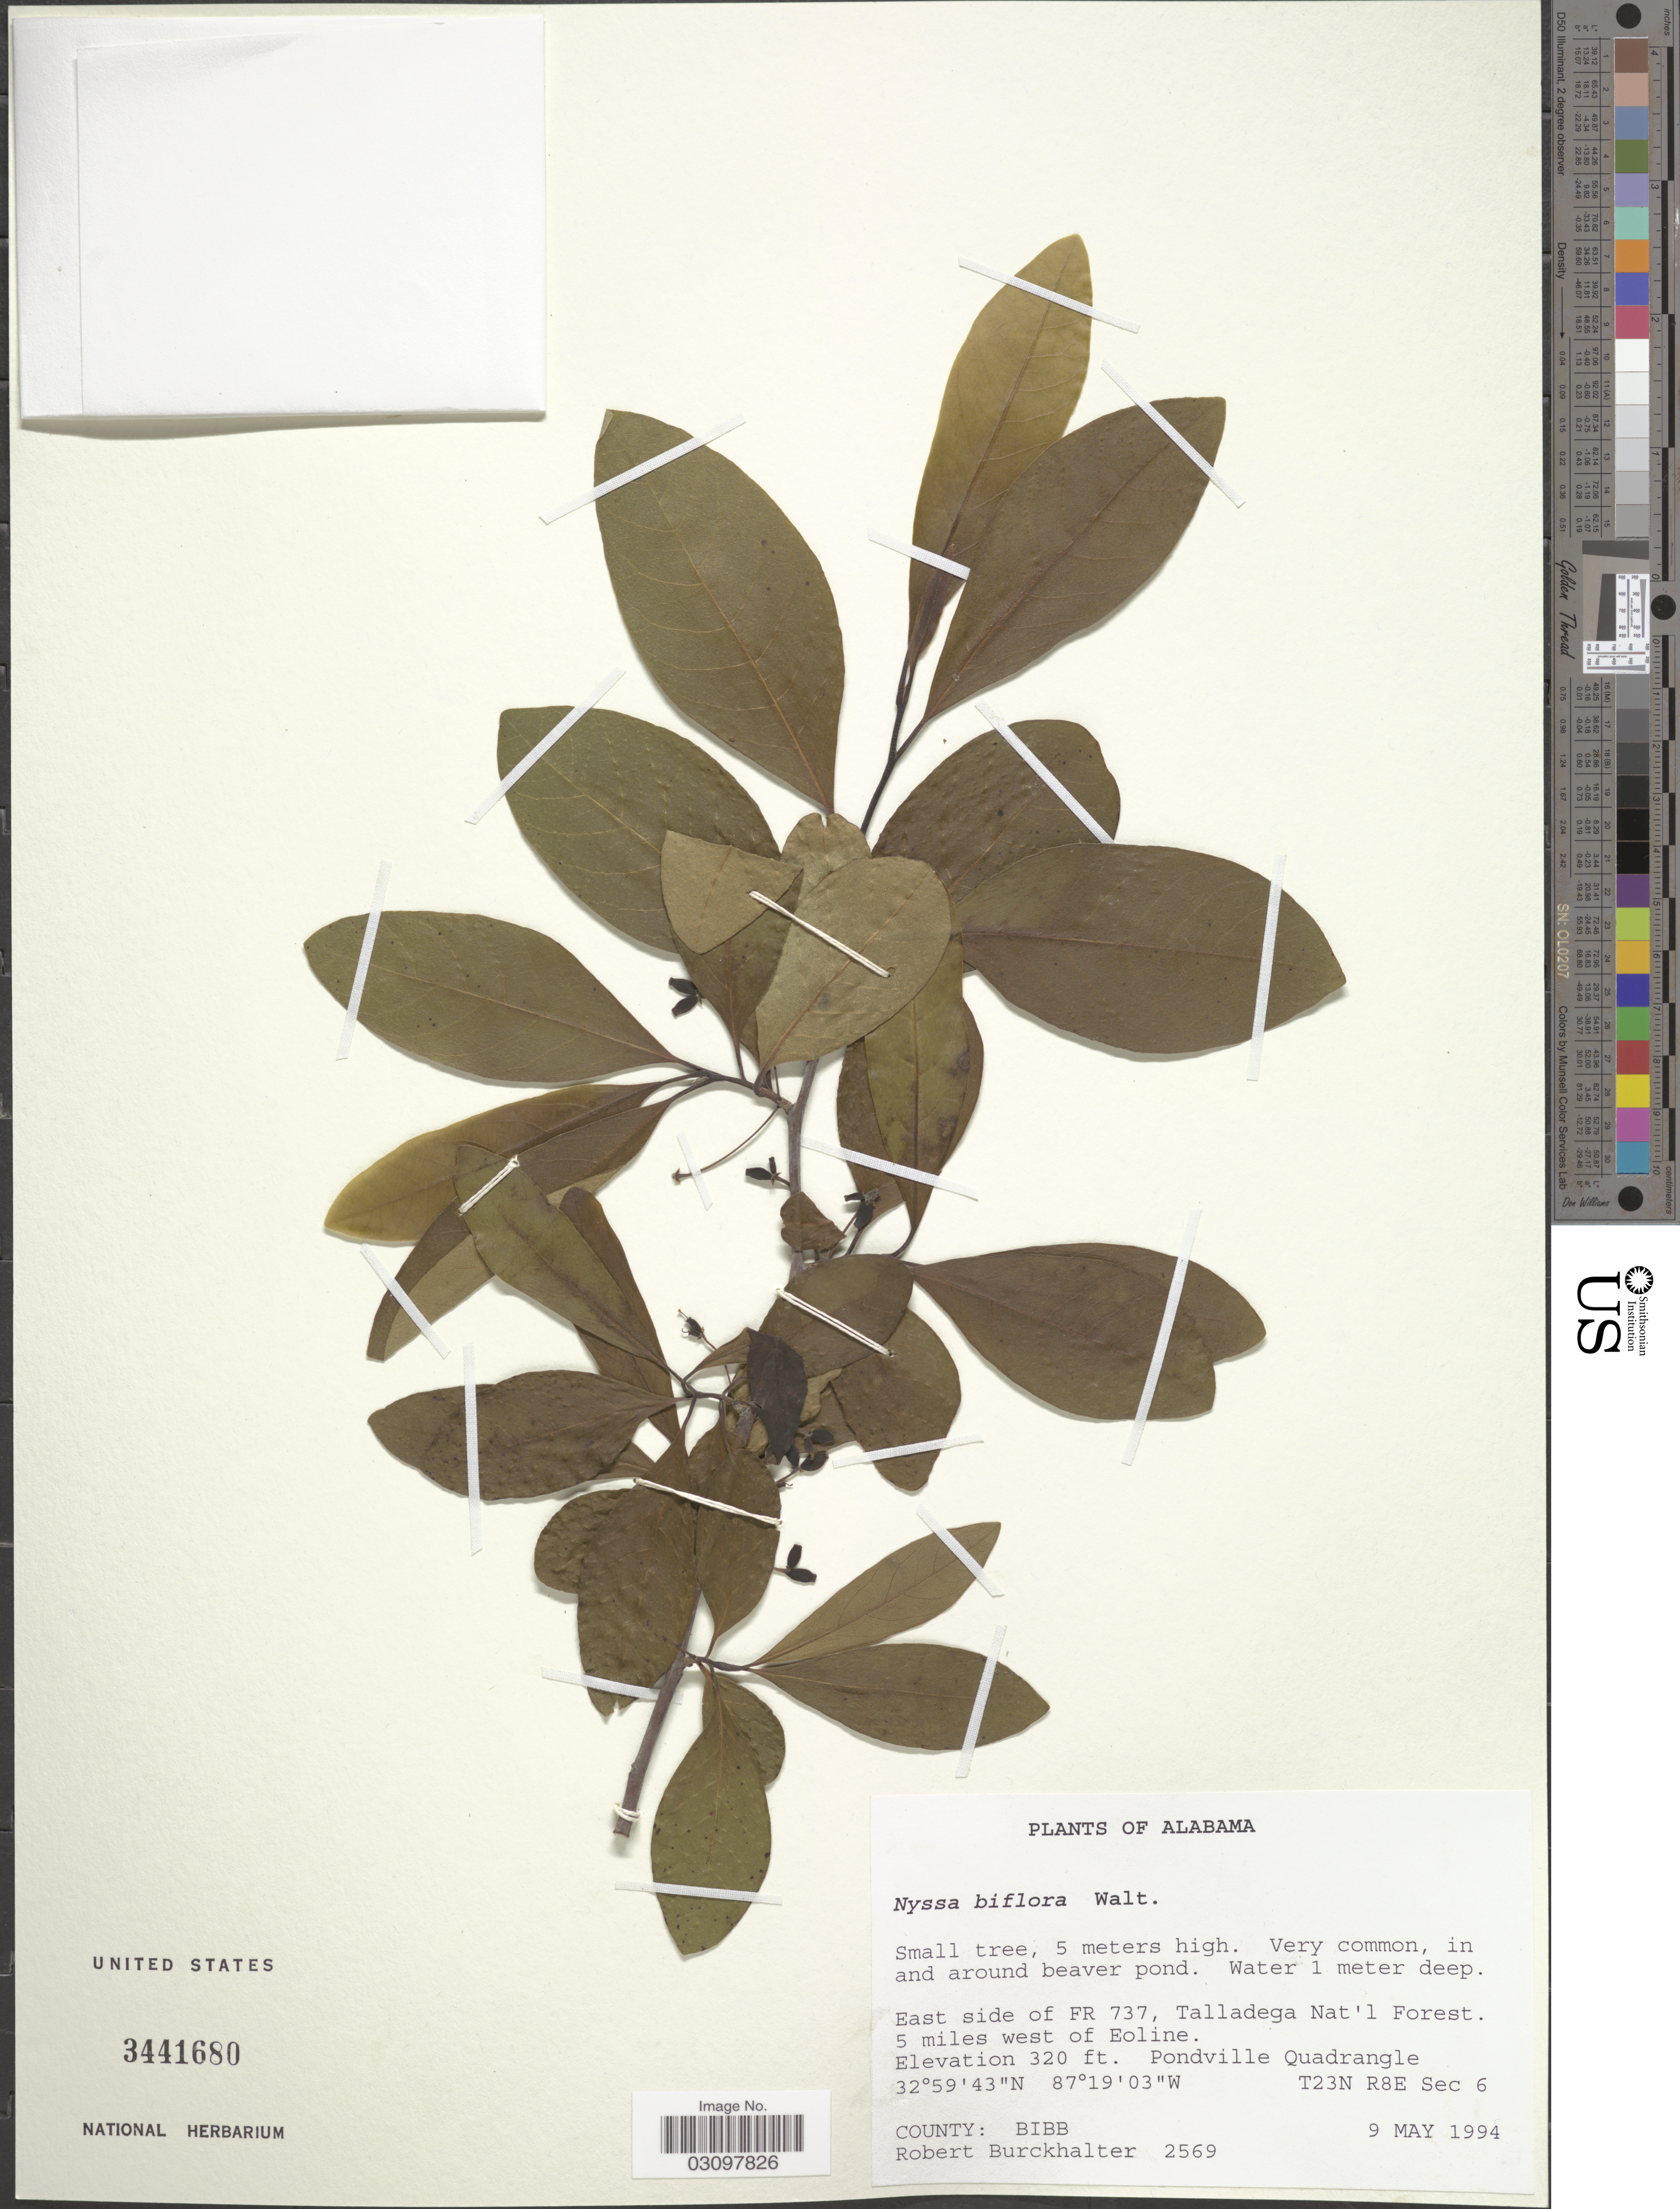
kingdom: Plantae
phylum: Tracheophyta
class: Magnoliopsida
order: Cornales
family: Nyssaceae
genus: Nyssa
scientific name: Nyssa biflora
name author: Walter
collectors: R. Burckhalter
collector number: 2569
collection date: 1994-05-09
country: United States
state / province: Alabama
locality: East side of FR 737, Talladega Nat'l Forest. 5 miles west of Eoline. Pondville Quadrangle. T23N R8E Sec 6. County: Bibb.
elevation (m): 98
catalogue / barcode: US 3441680